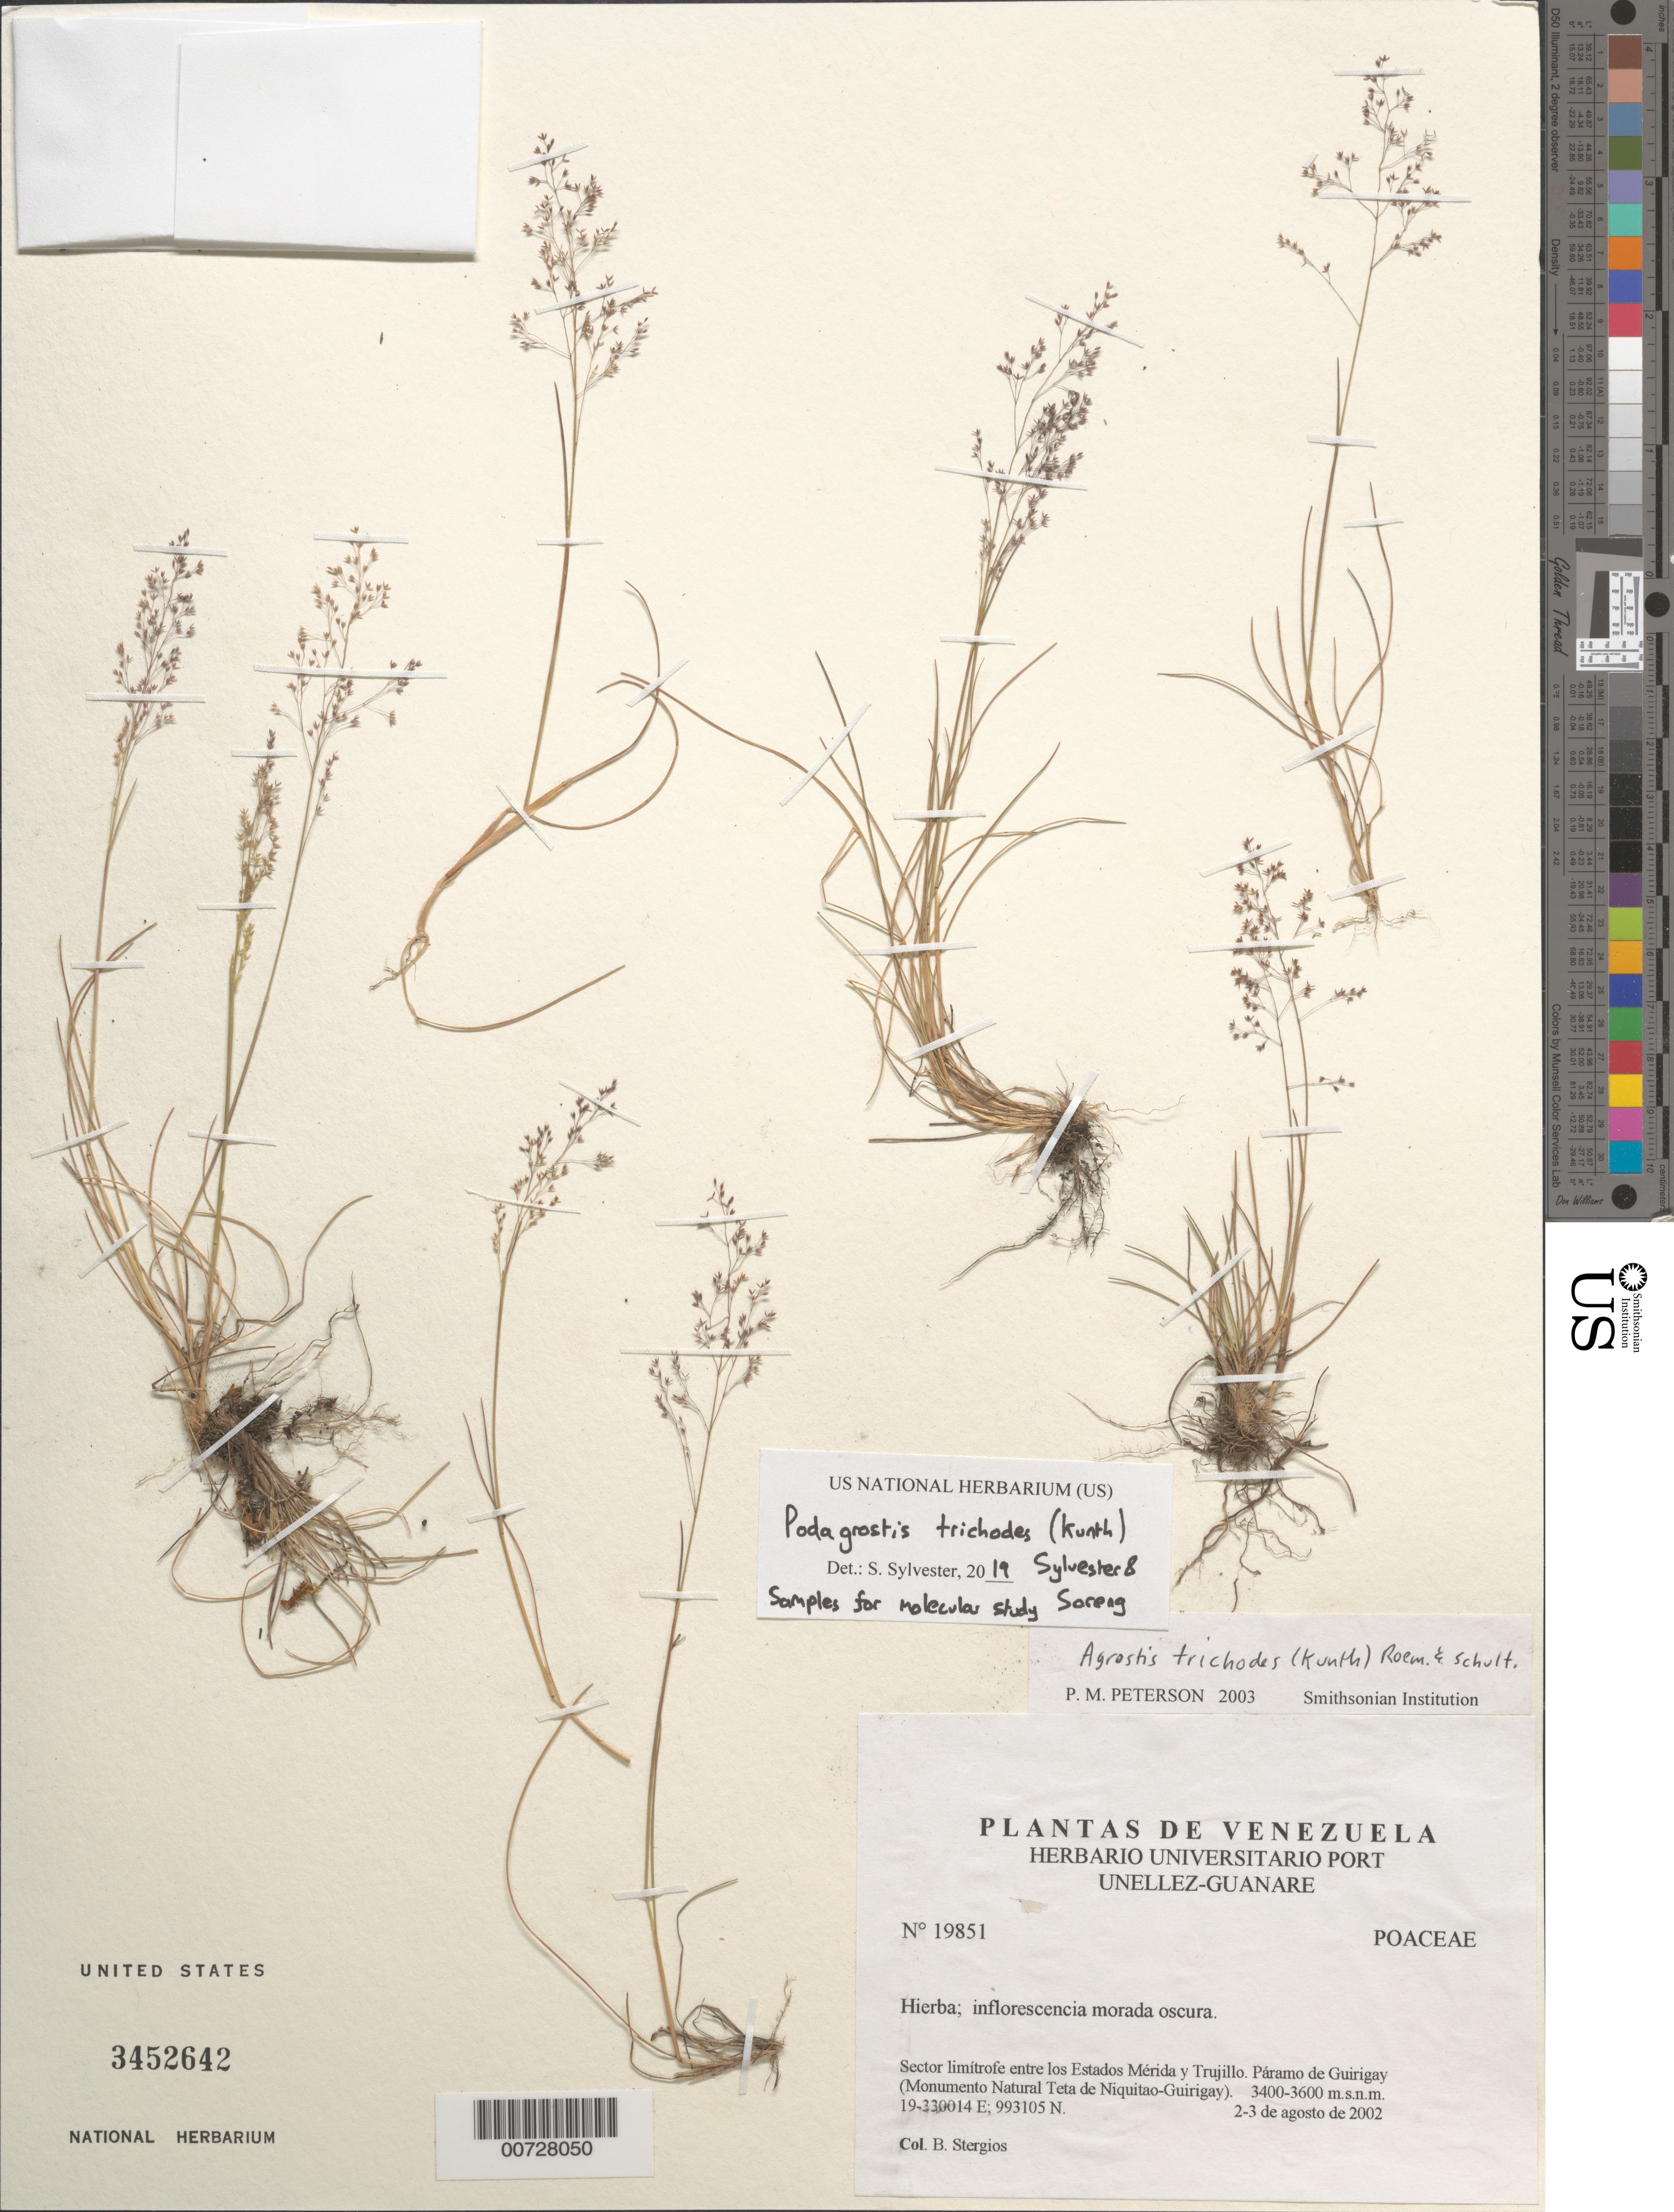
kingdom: Plantae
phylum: Tracheophyta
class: Liliopsida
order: Poales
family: Poaceae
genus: Agrostis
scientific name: Agrostis trichodes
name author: (Kunth) Roem. & Schult.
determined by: Peterson, Paul M., (BOT), Smithsonian Institution - National Museum of Natural History (UNITED STATES)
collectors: B. G. Stergios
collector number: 19851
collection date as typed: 02 Aug 2002 to 03 Aug 2002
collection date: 2002-08-02/2002-08-03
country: Venezuela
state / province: Trujillo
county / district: Boconó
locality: Páramo de Guirigay (Monumento Natural Teta de Niquitao-Guirigay). Sector limítrofe entre los Estados Mérida y Trujillo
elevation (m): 3400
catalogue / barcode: US 3452642